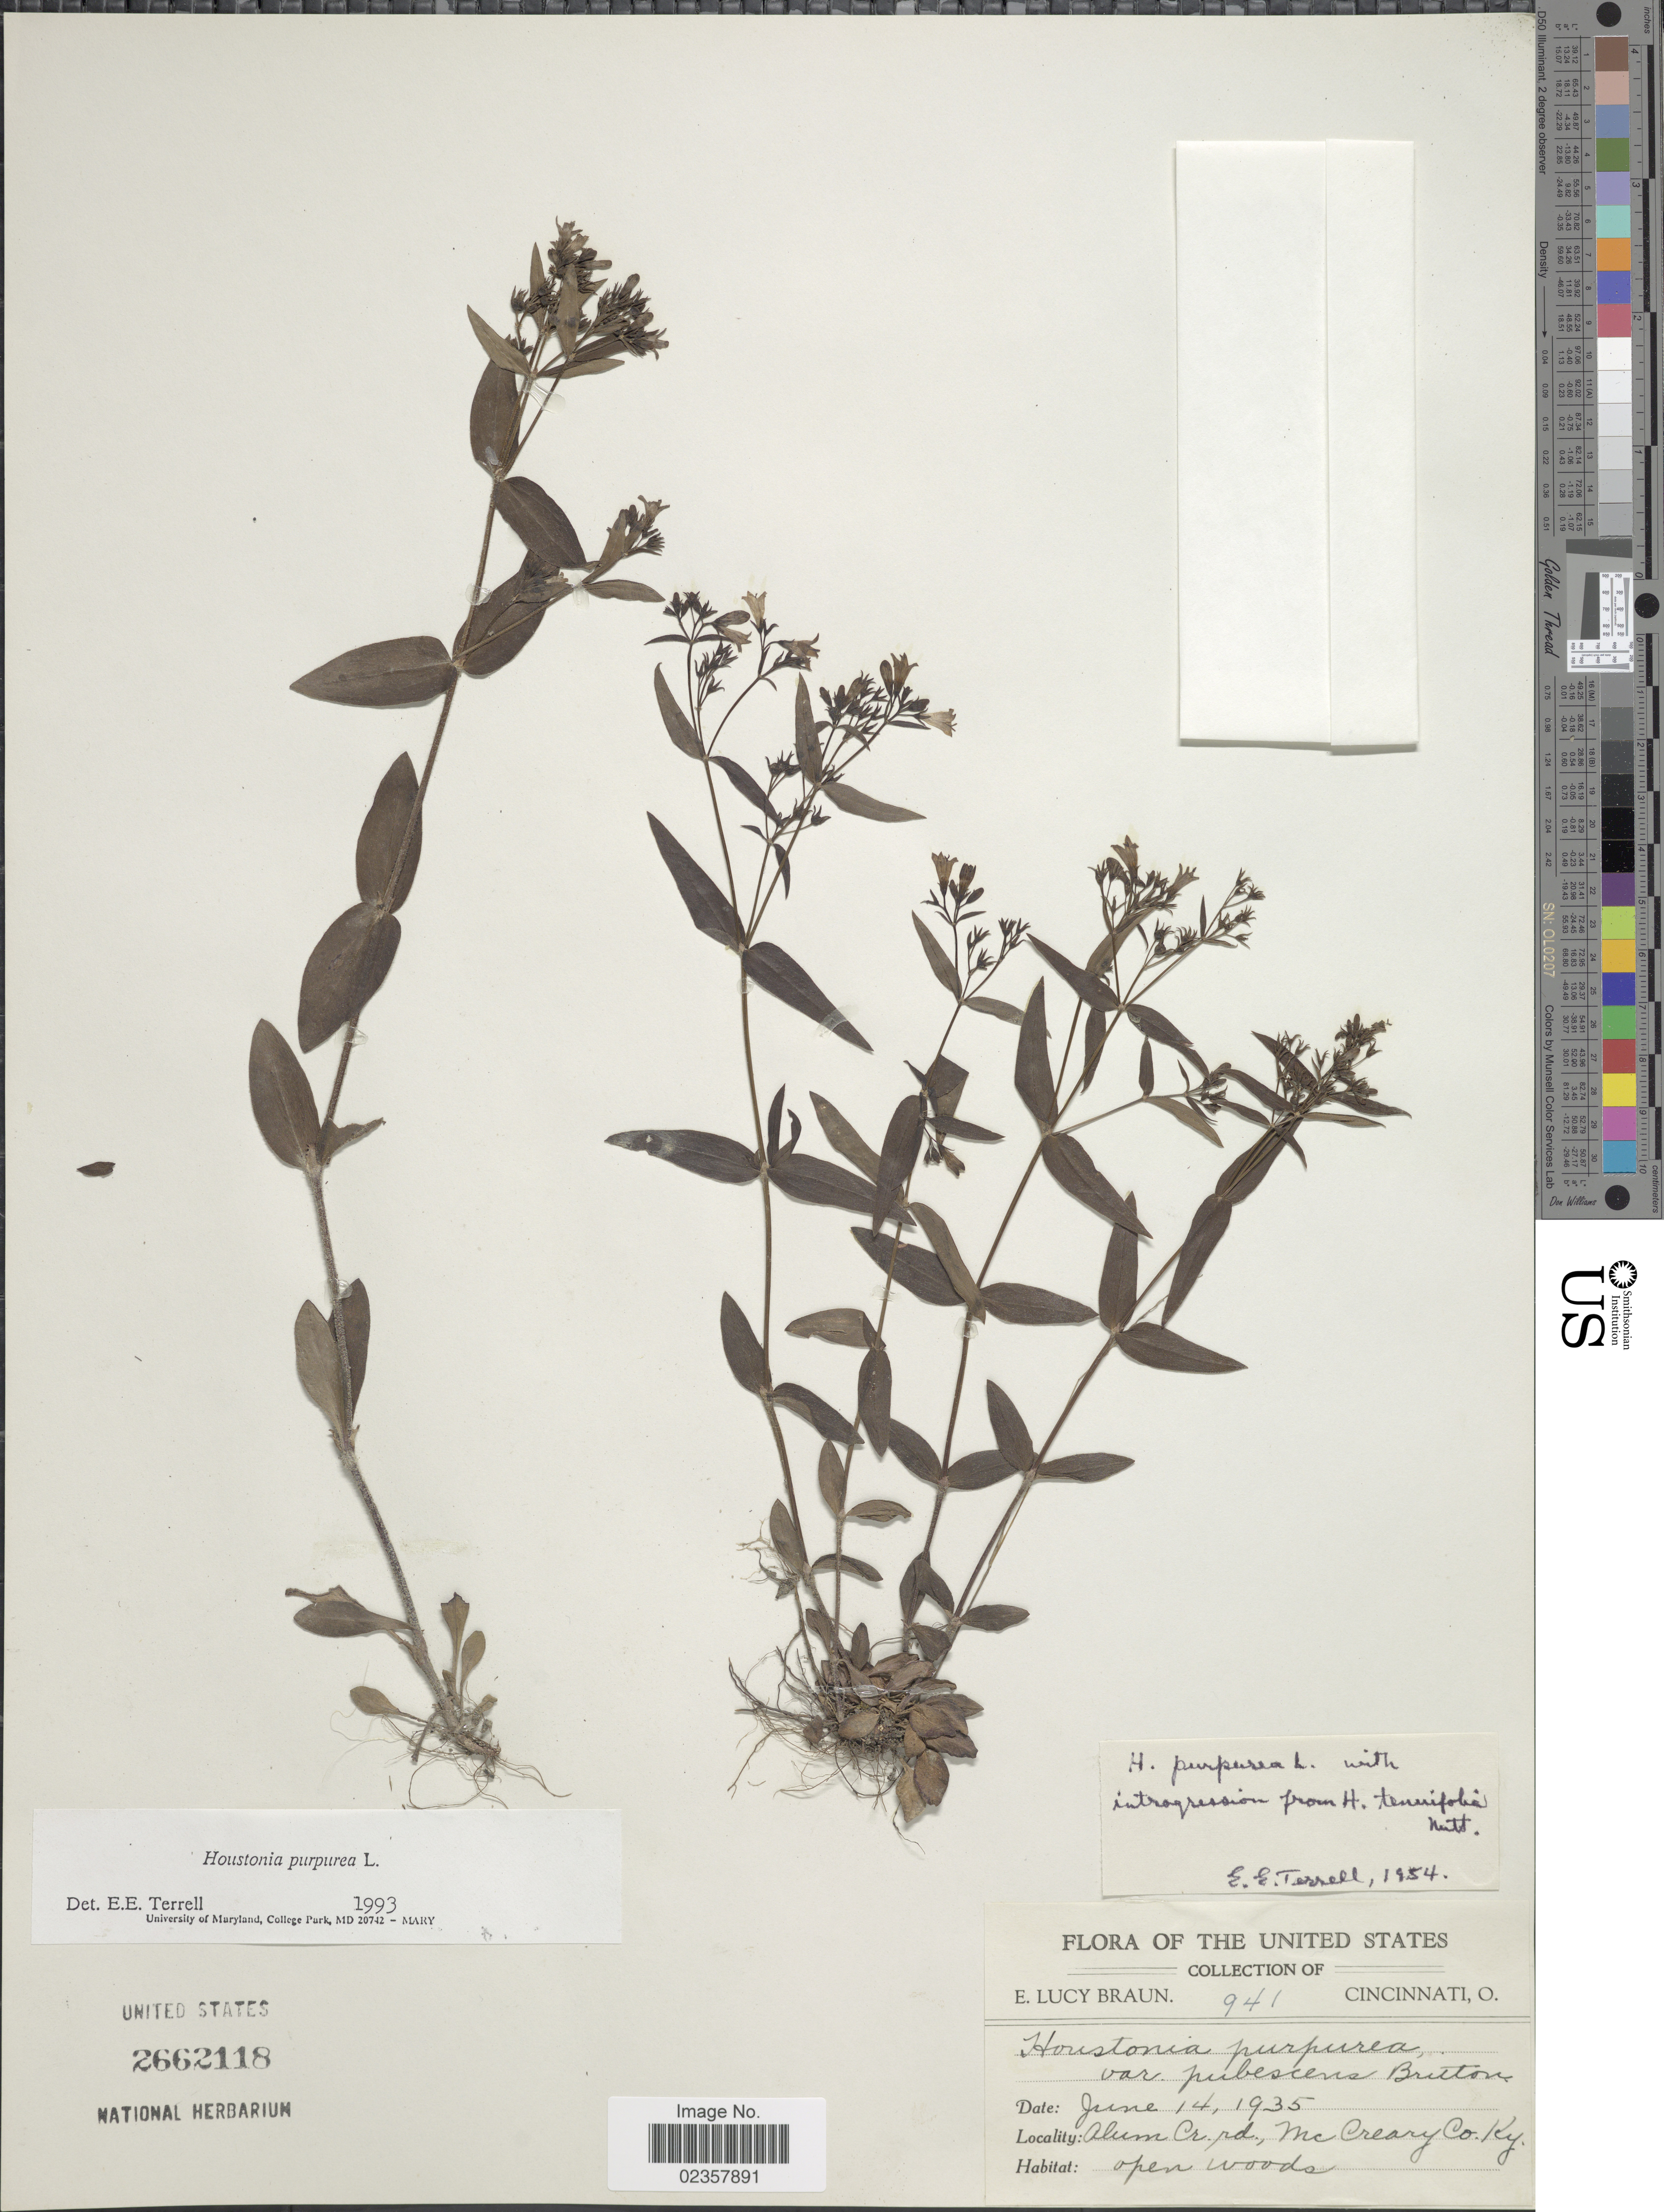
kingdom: Plantae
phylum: Tracheophyta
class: Magnoliopsida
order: Gentianales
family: Rubiaceae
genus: Houstonia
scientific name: Houstonia purpurea var. purpurea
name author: L.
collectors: E. L. Braun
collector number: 941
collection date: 1935-06-14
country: United States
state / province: Kentucky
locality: Alum Cr. rd. Mc Creary Co. Ky.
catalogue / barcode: US 2662118